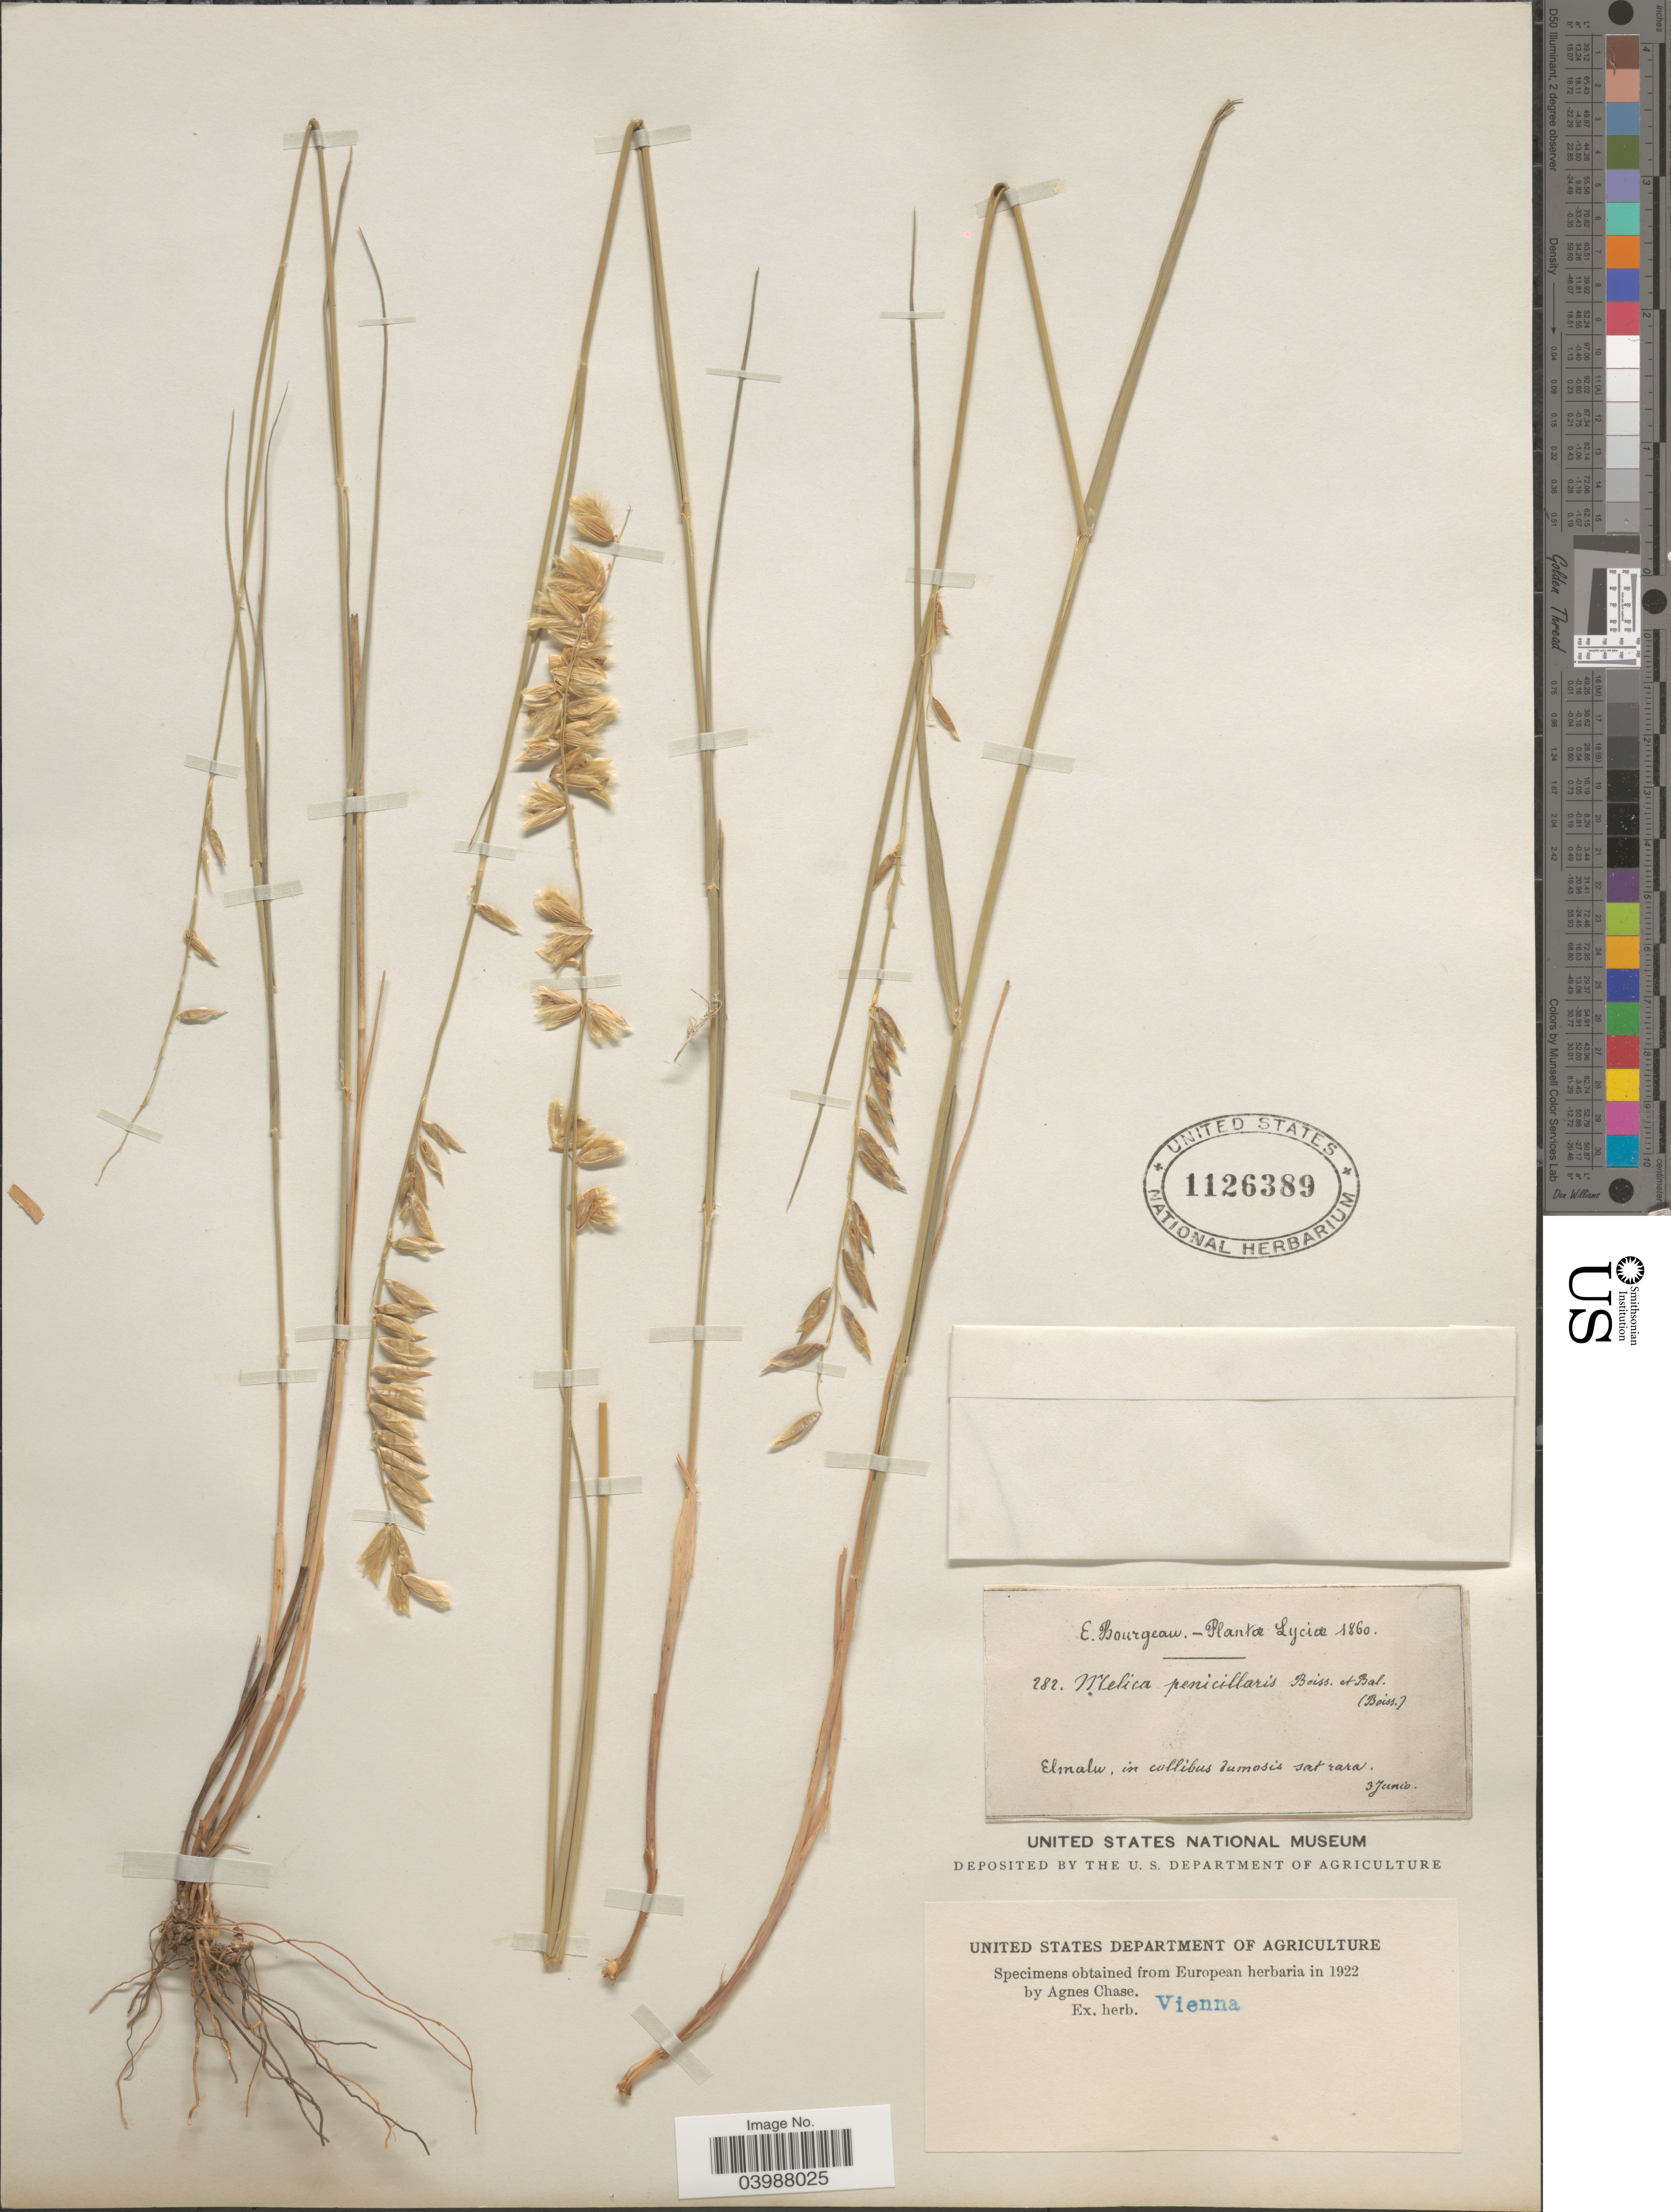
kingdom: Plantae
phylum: Tracheophyta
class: Liliopsida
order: Poales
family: Poaceae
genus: Melica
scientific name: Melica penicillaris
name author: Boiss. & Balansa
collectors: E. Bourgeau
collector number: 282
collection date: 1922-06-03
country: Turkey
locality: Lyciæ. Elmalu, in collibus lumosis sat rara.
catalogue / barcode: US 1126389